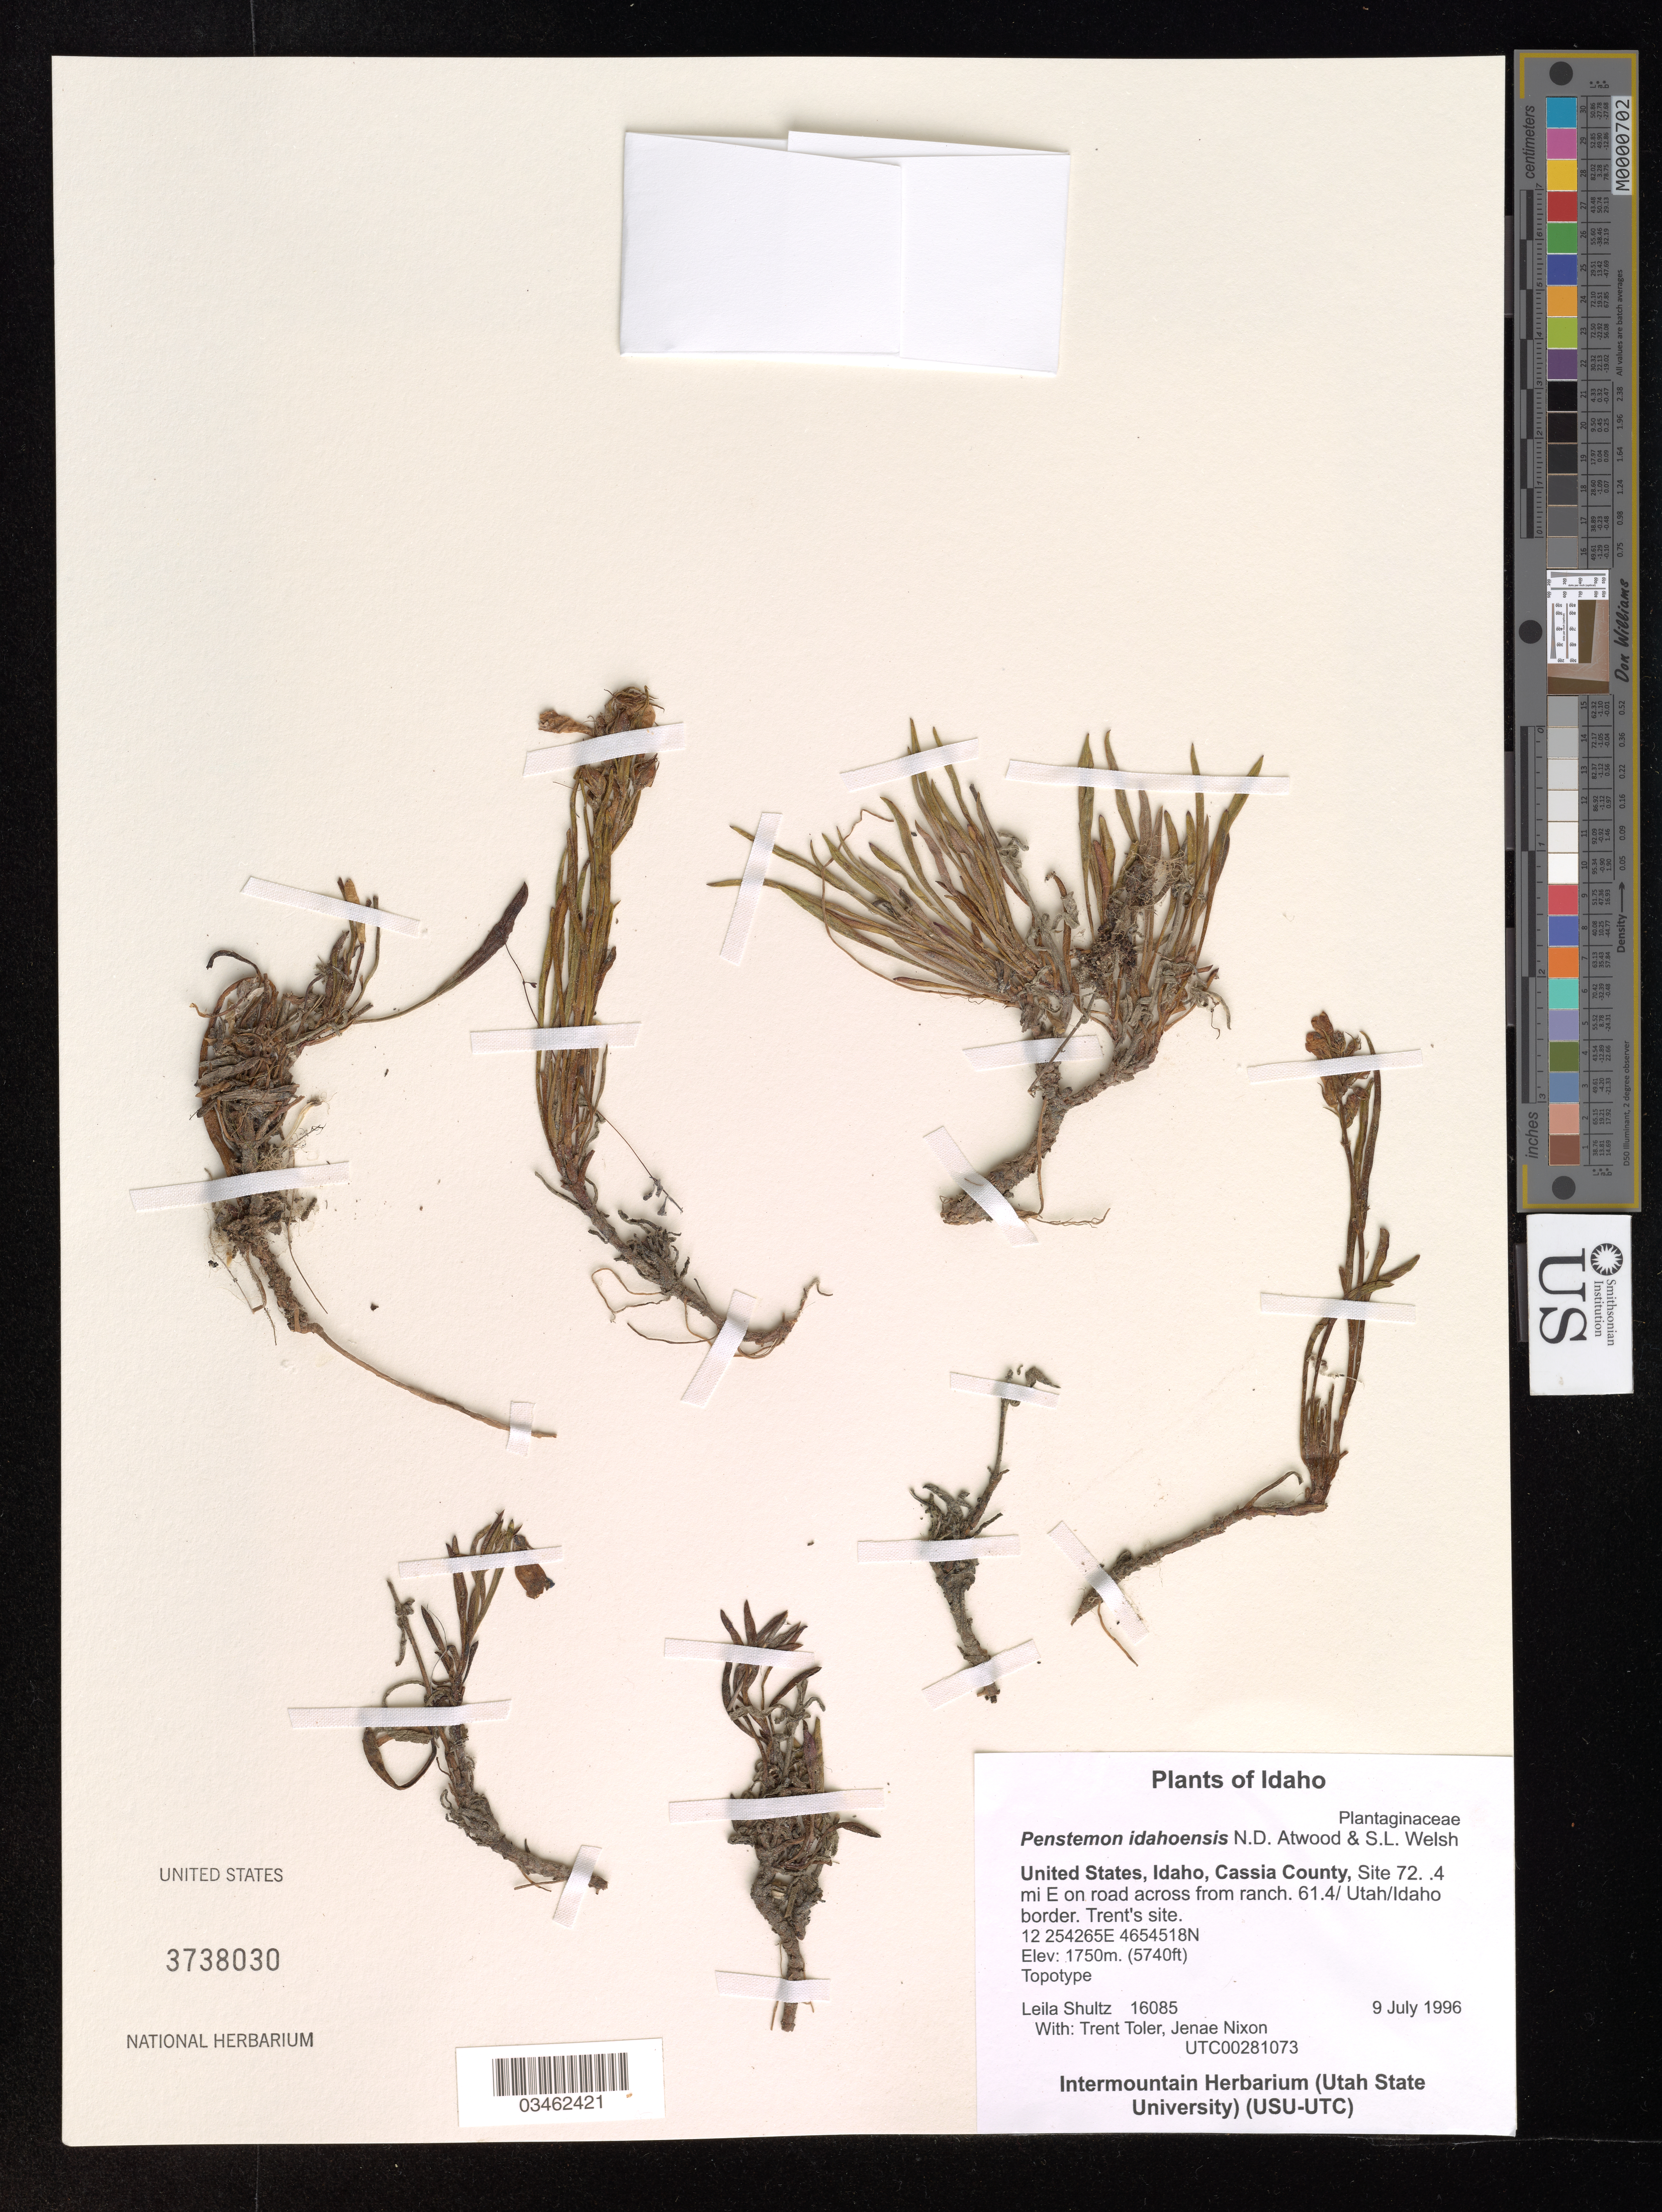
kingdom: Plantae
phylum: Tracheophyta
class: Magnoliopsida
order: Lamiales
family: Plantaginaceae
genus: Penstemon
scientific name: Penstemon idahoensis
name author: Atwood & S.L. Welsh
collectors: L. Shultz & J. Nixon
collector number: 16085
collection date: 1996-07-09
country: United States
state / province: Idaho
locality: Cassia County, Site 72. .4 mi E on road across from ranch. 61.4/ Utah/Idaho border. Trent's site.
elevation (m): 1750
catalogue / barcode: US 3738030